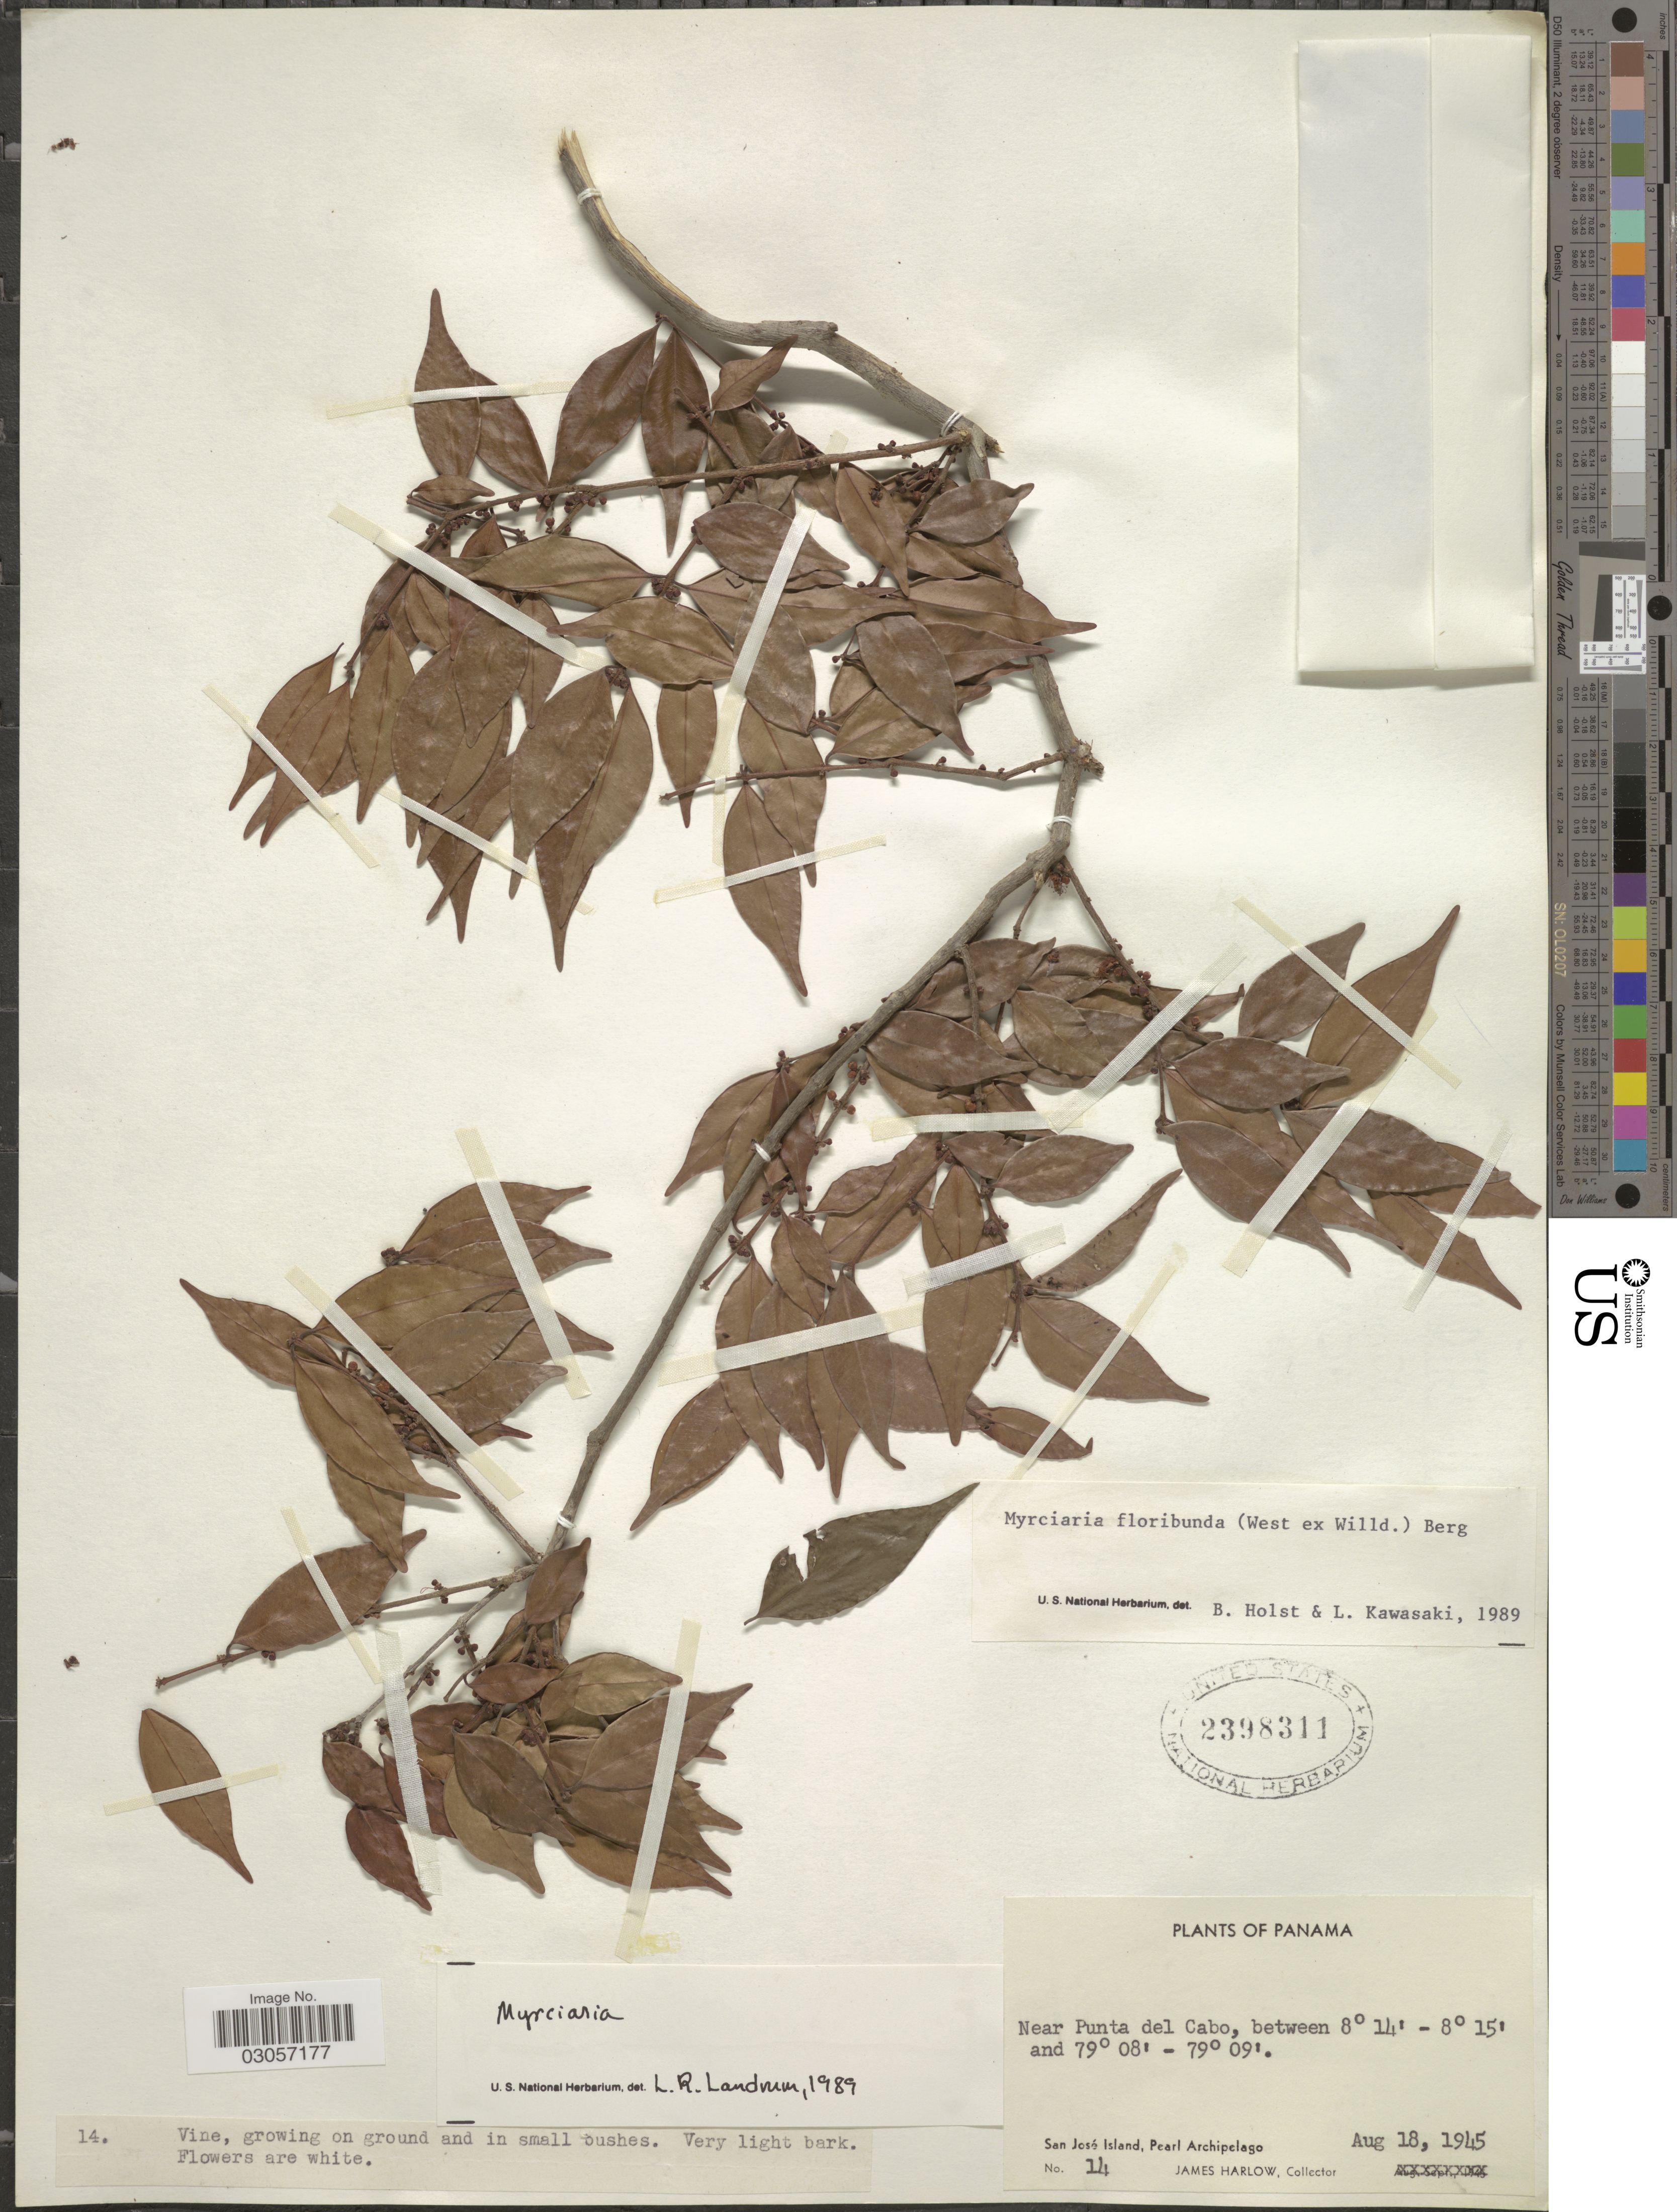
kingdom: Plantae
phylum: Tracheophyta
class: Magnoliopsida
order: Myrtales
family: Myrtaceae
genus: Myrciaria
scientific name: Myrciaria floribunda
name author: (H. West ex Willd.) O. Berg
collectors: J. Harlow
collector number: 14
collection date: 1945-08-18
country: Panama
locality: Near Punta del Cabo, San José Island, Pearl Archipelago.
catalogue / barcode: US 2398311